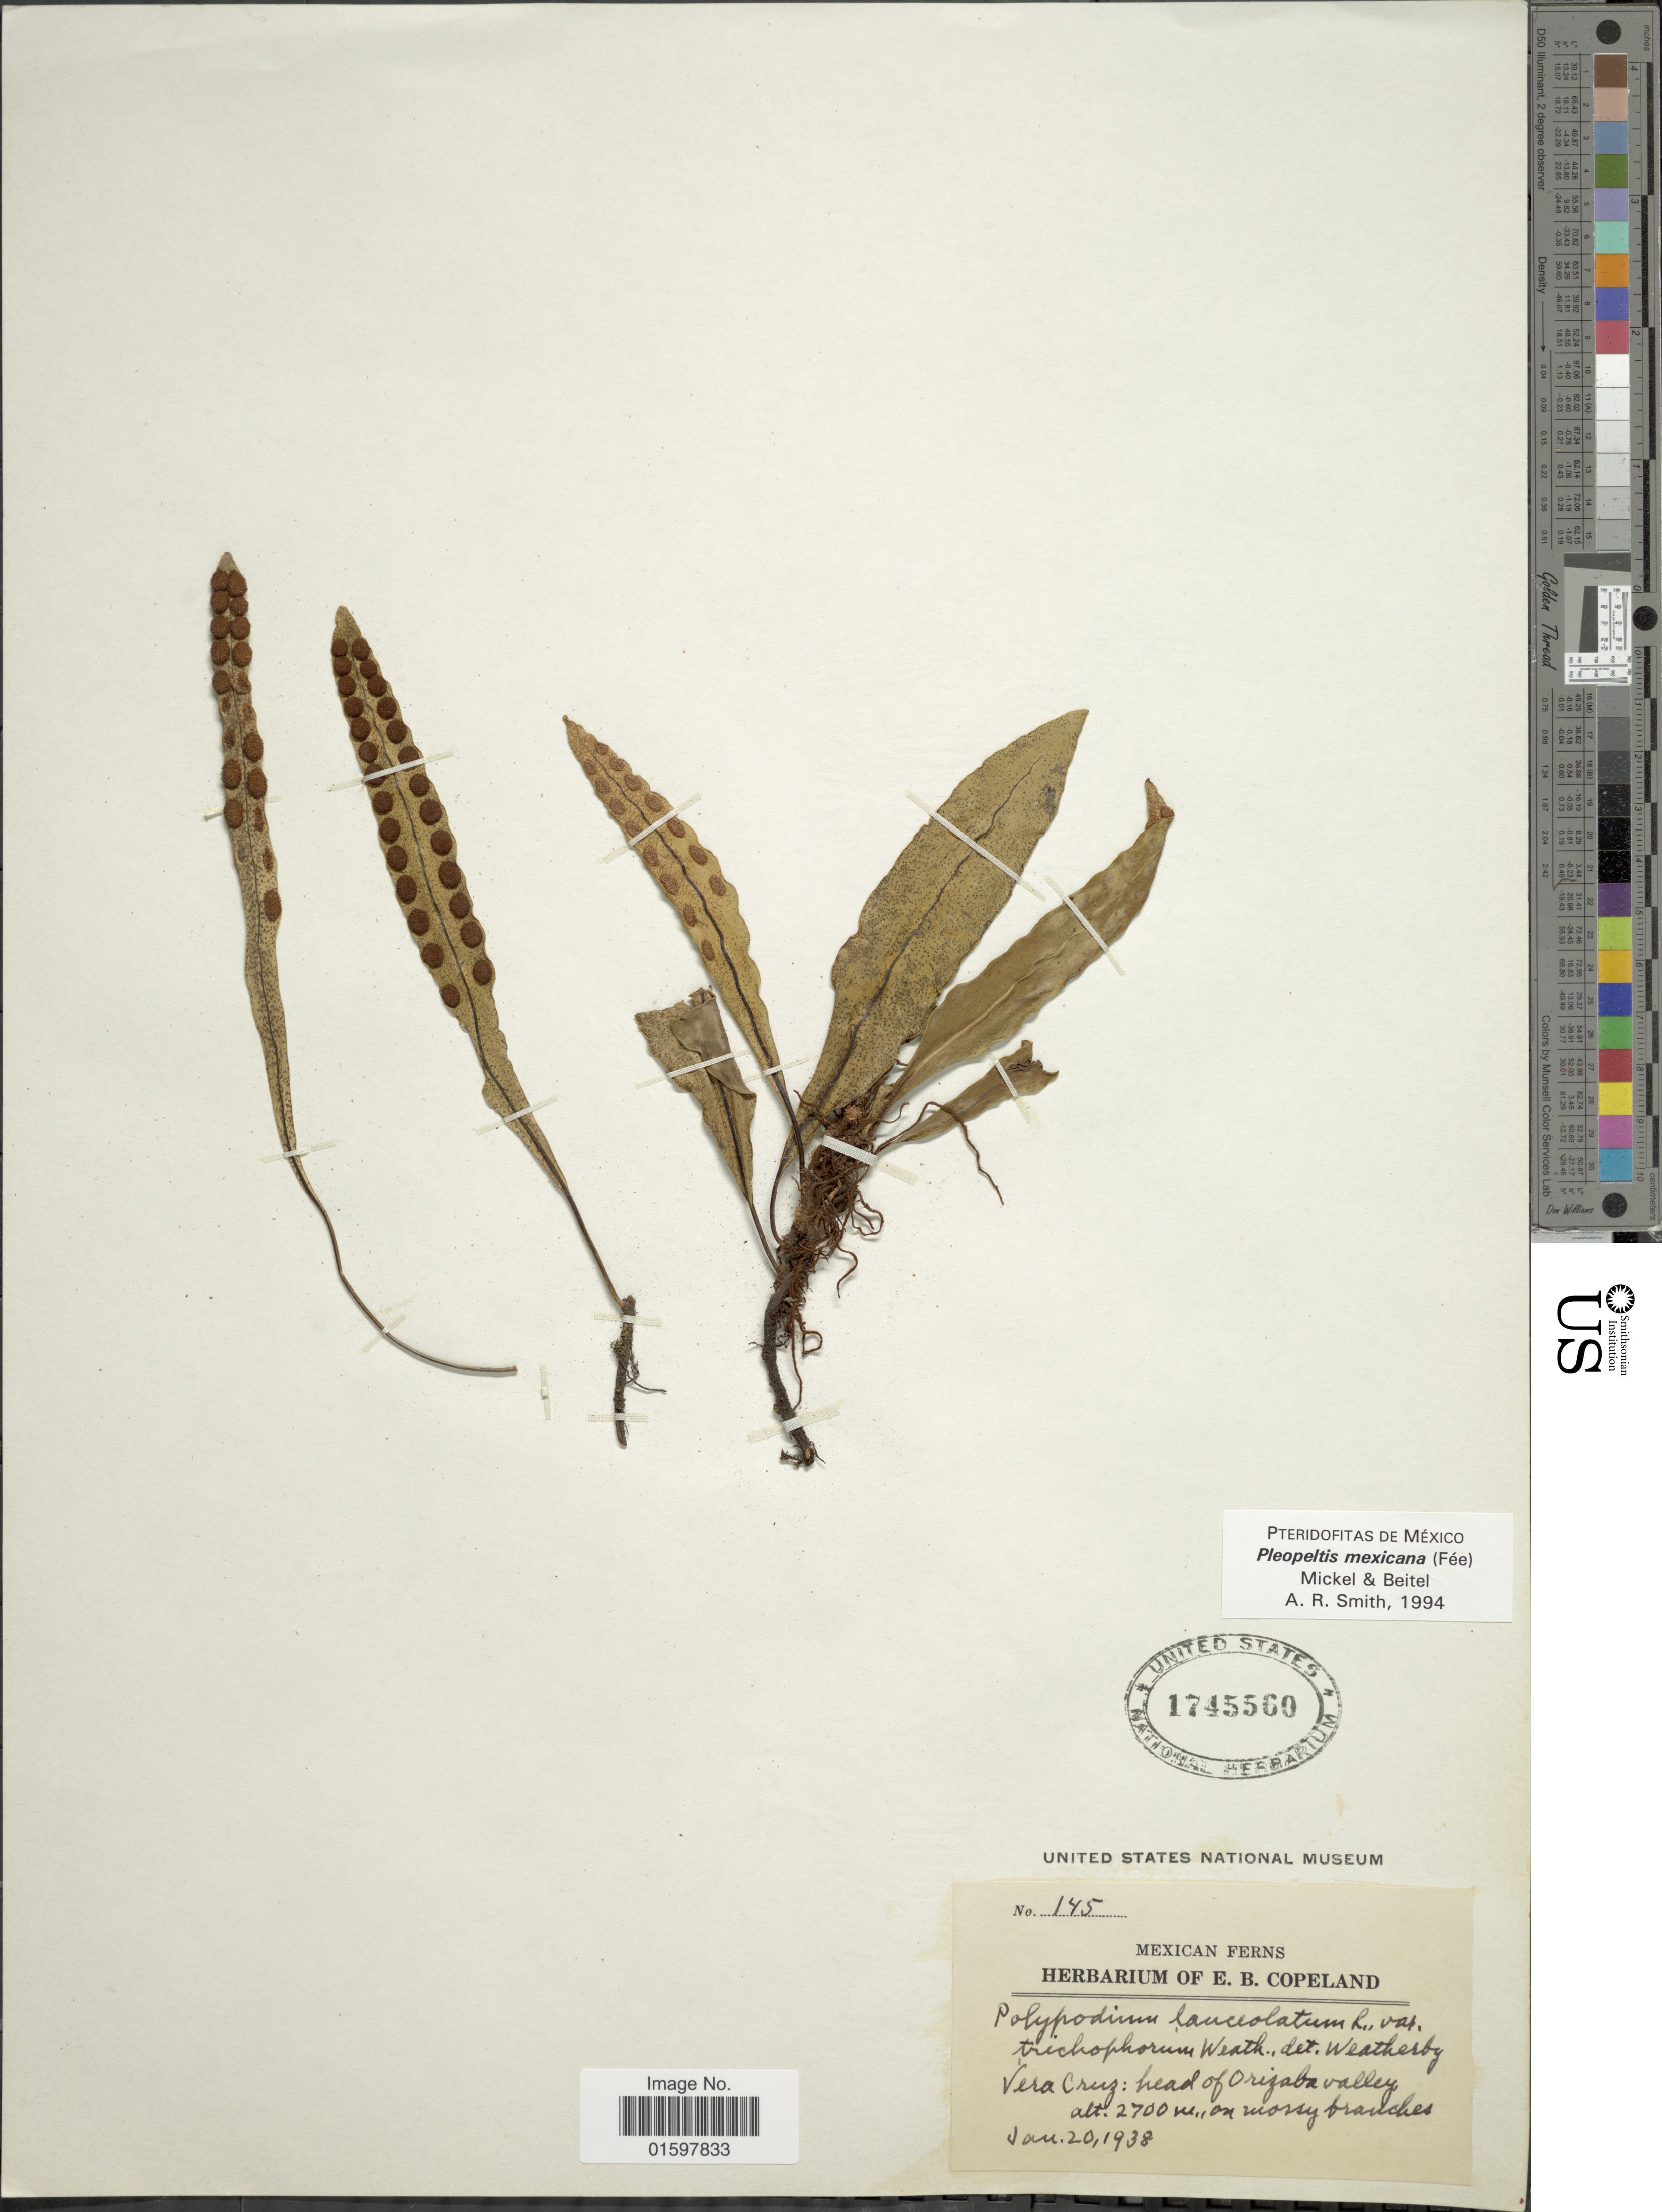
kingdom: Plantae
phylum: Tracheophyta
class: Polypodiopsida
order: Polypodiales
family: Polypodiaceae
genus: Pleopeltis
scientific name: Pleopeltis mexicana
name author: (Fée) Mickel & Beitel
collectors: ex herb. E. B. Copeland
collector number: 145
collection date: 1938-01-20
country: Mexico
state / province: Veracruz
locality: Head of Orizaba valley.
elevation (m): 2700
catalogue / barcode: US 1745560